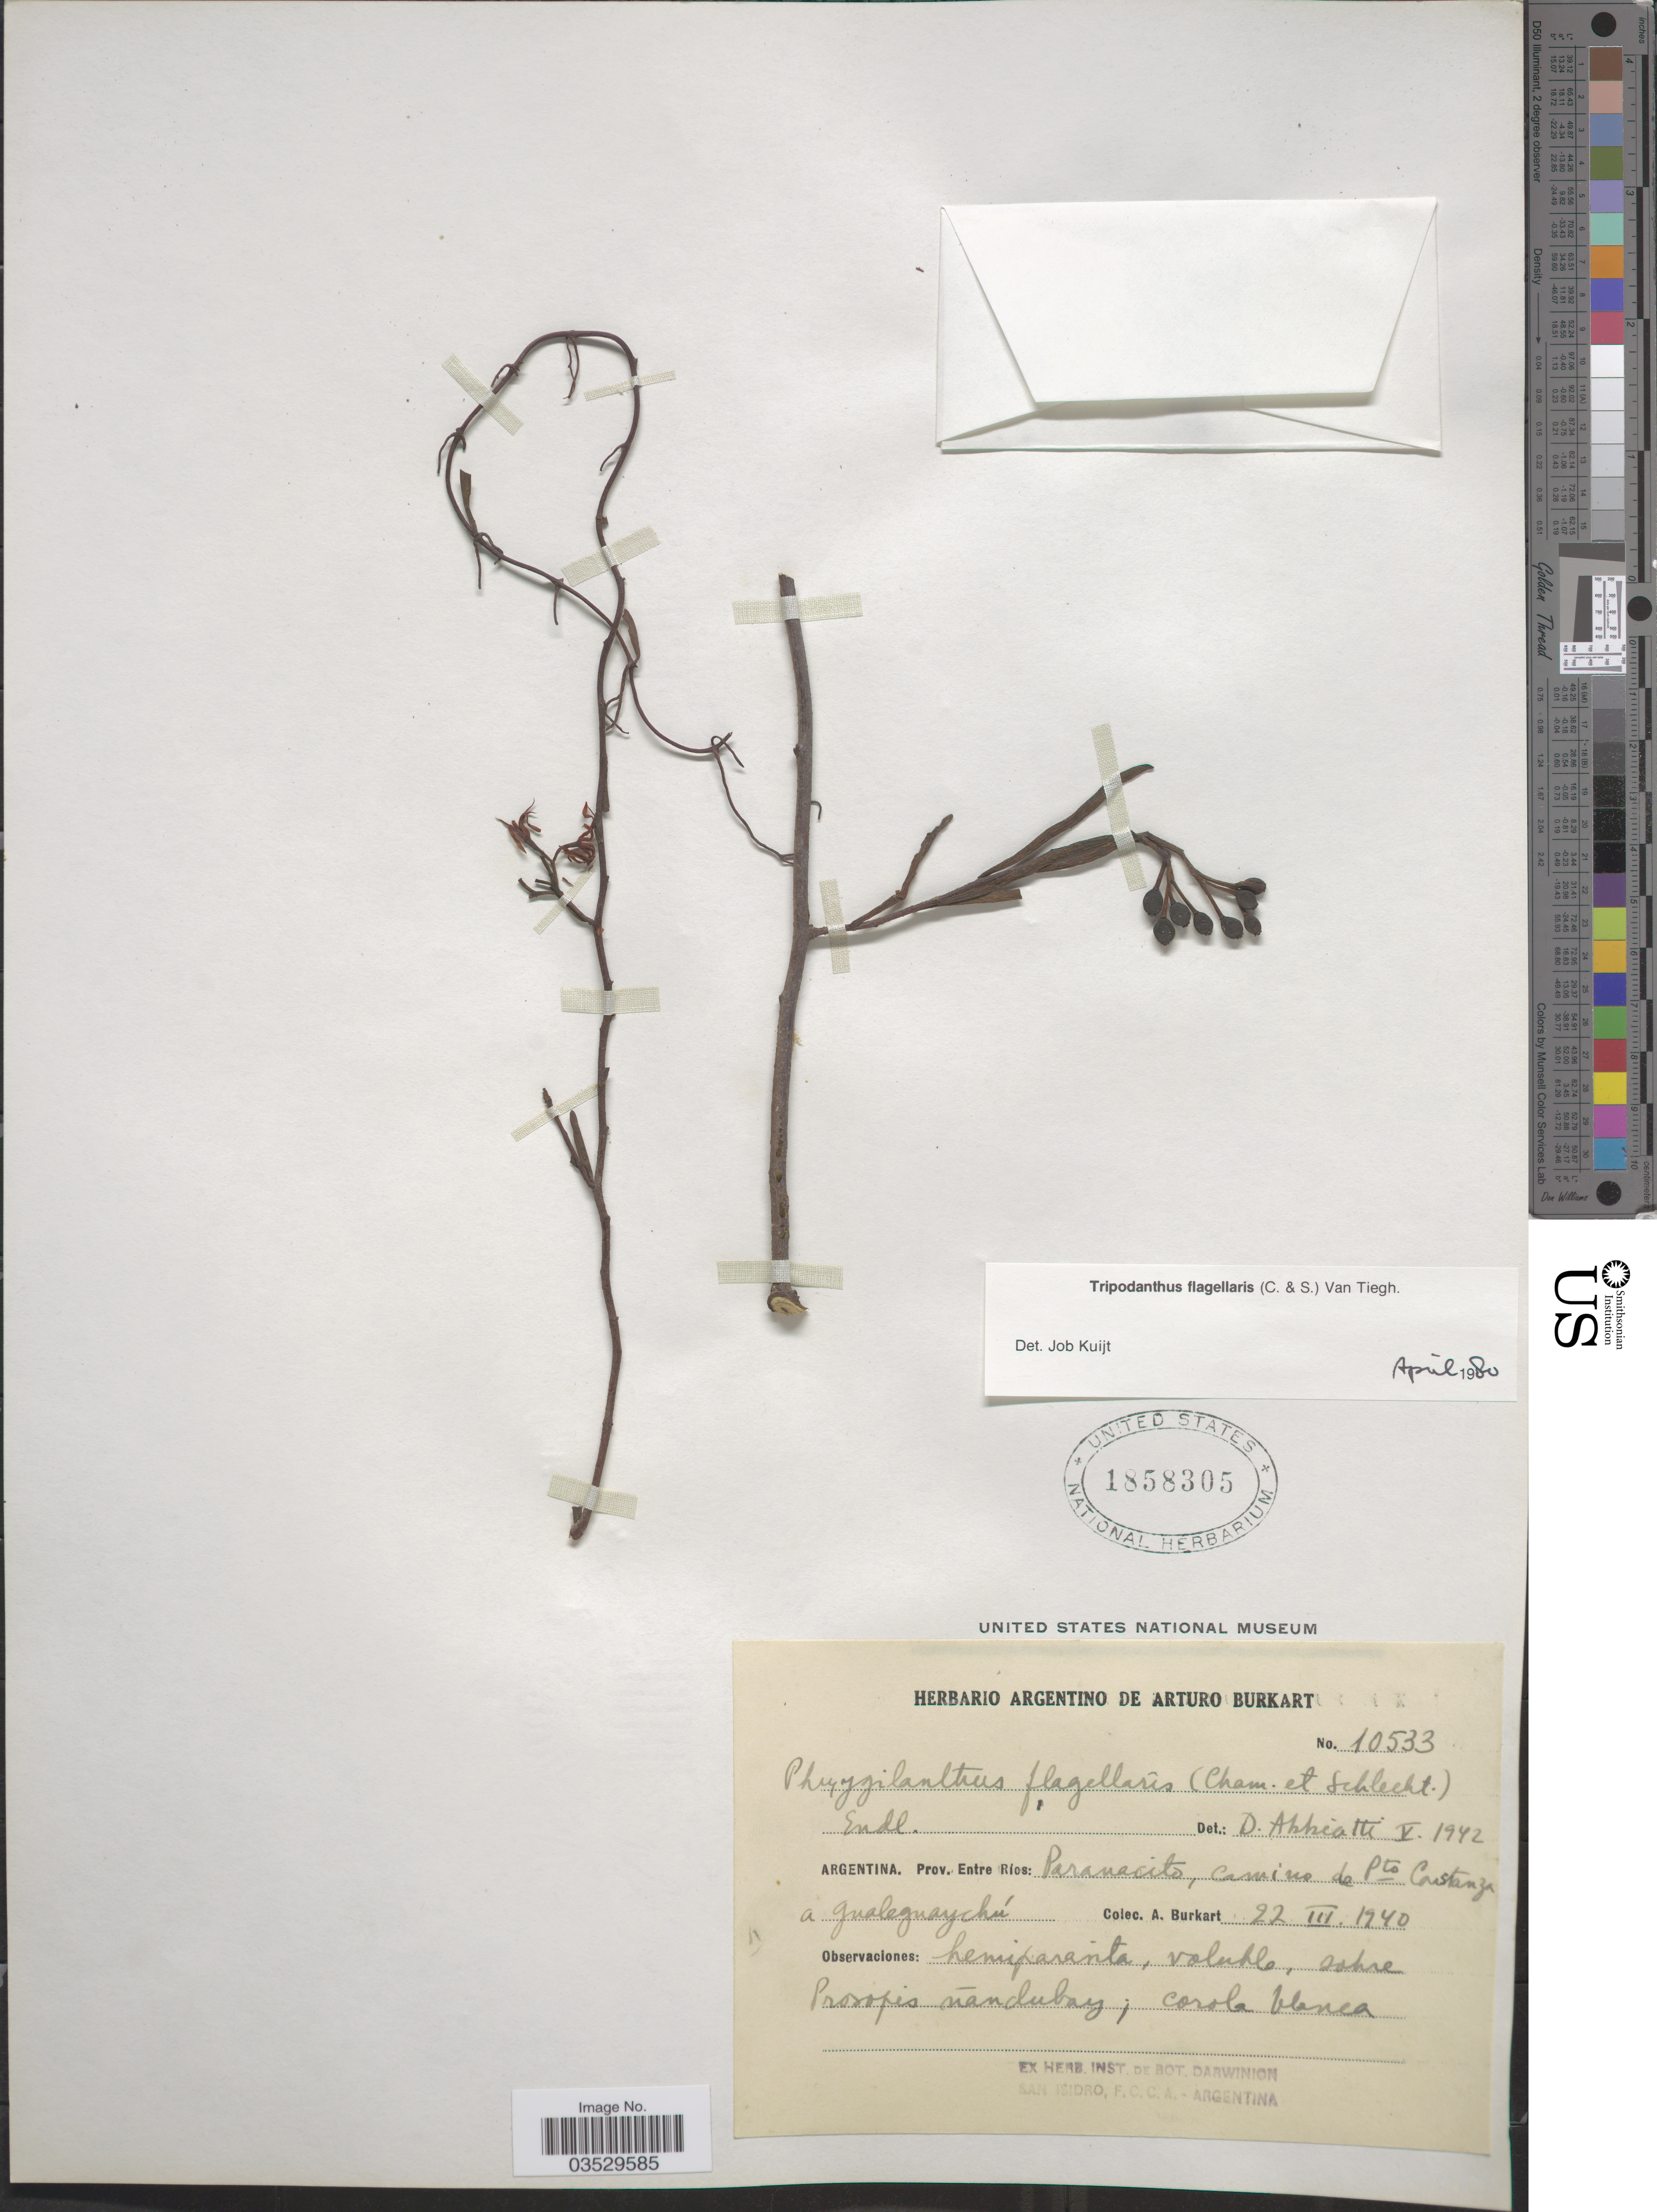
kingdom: Plantae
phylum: Tracheophyta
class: Magnoliopsida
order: Santalales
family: Loranthaceae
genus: Tripodanthus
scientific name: Tripodanthus flagellaris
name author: (Cham. & Schltdl.) Tiegh.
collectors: A. E. Burkart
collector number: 10533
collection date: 1940-03-22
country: Argentina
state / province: Entre Rios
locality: Paranacito, camino a Pto. Constanza a Gualeguaychú.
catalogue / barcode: US 1858305